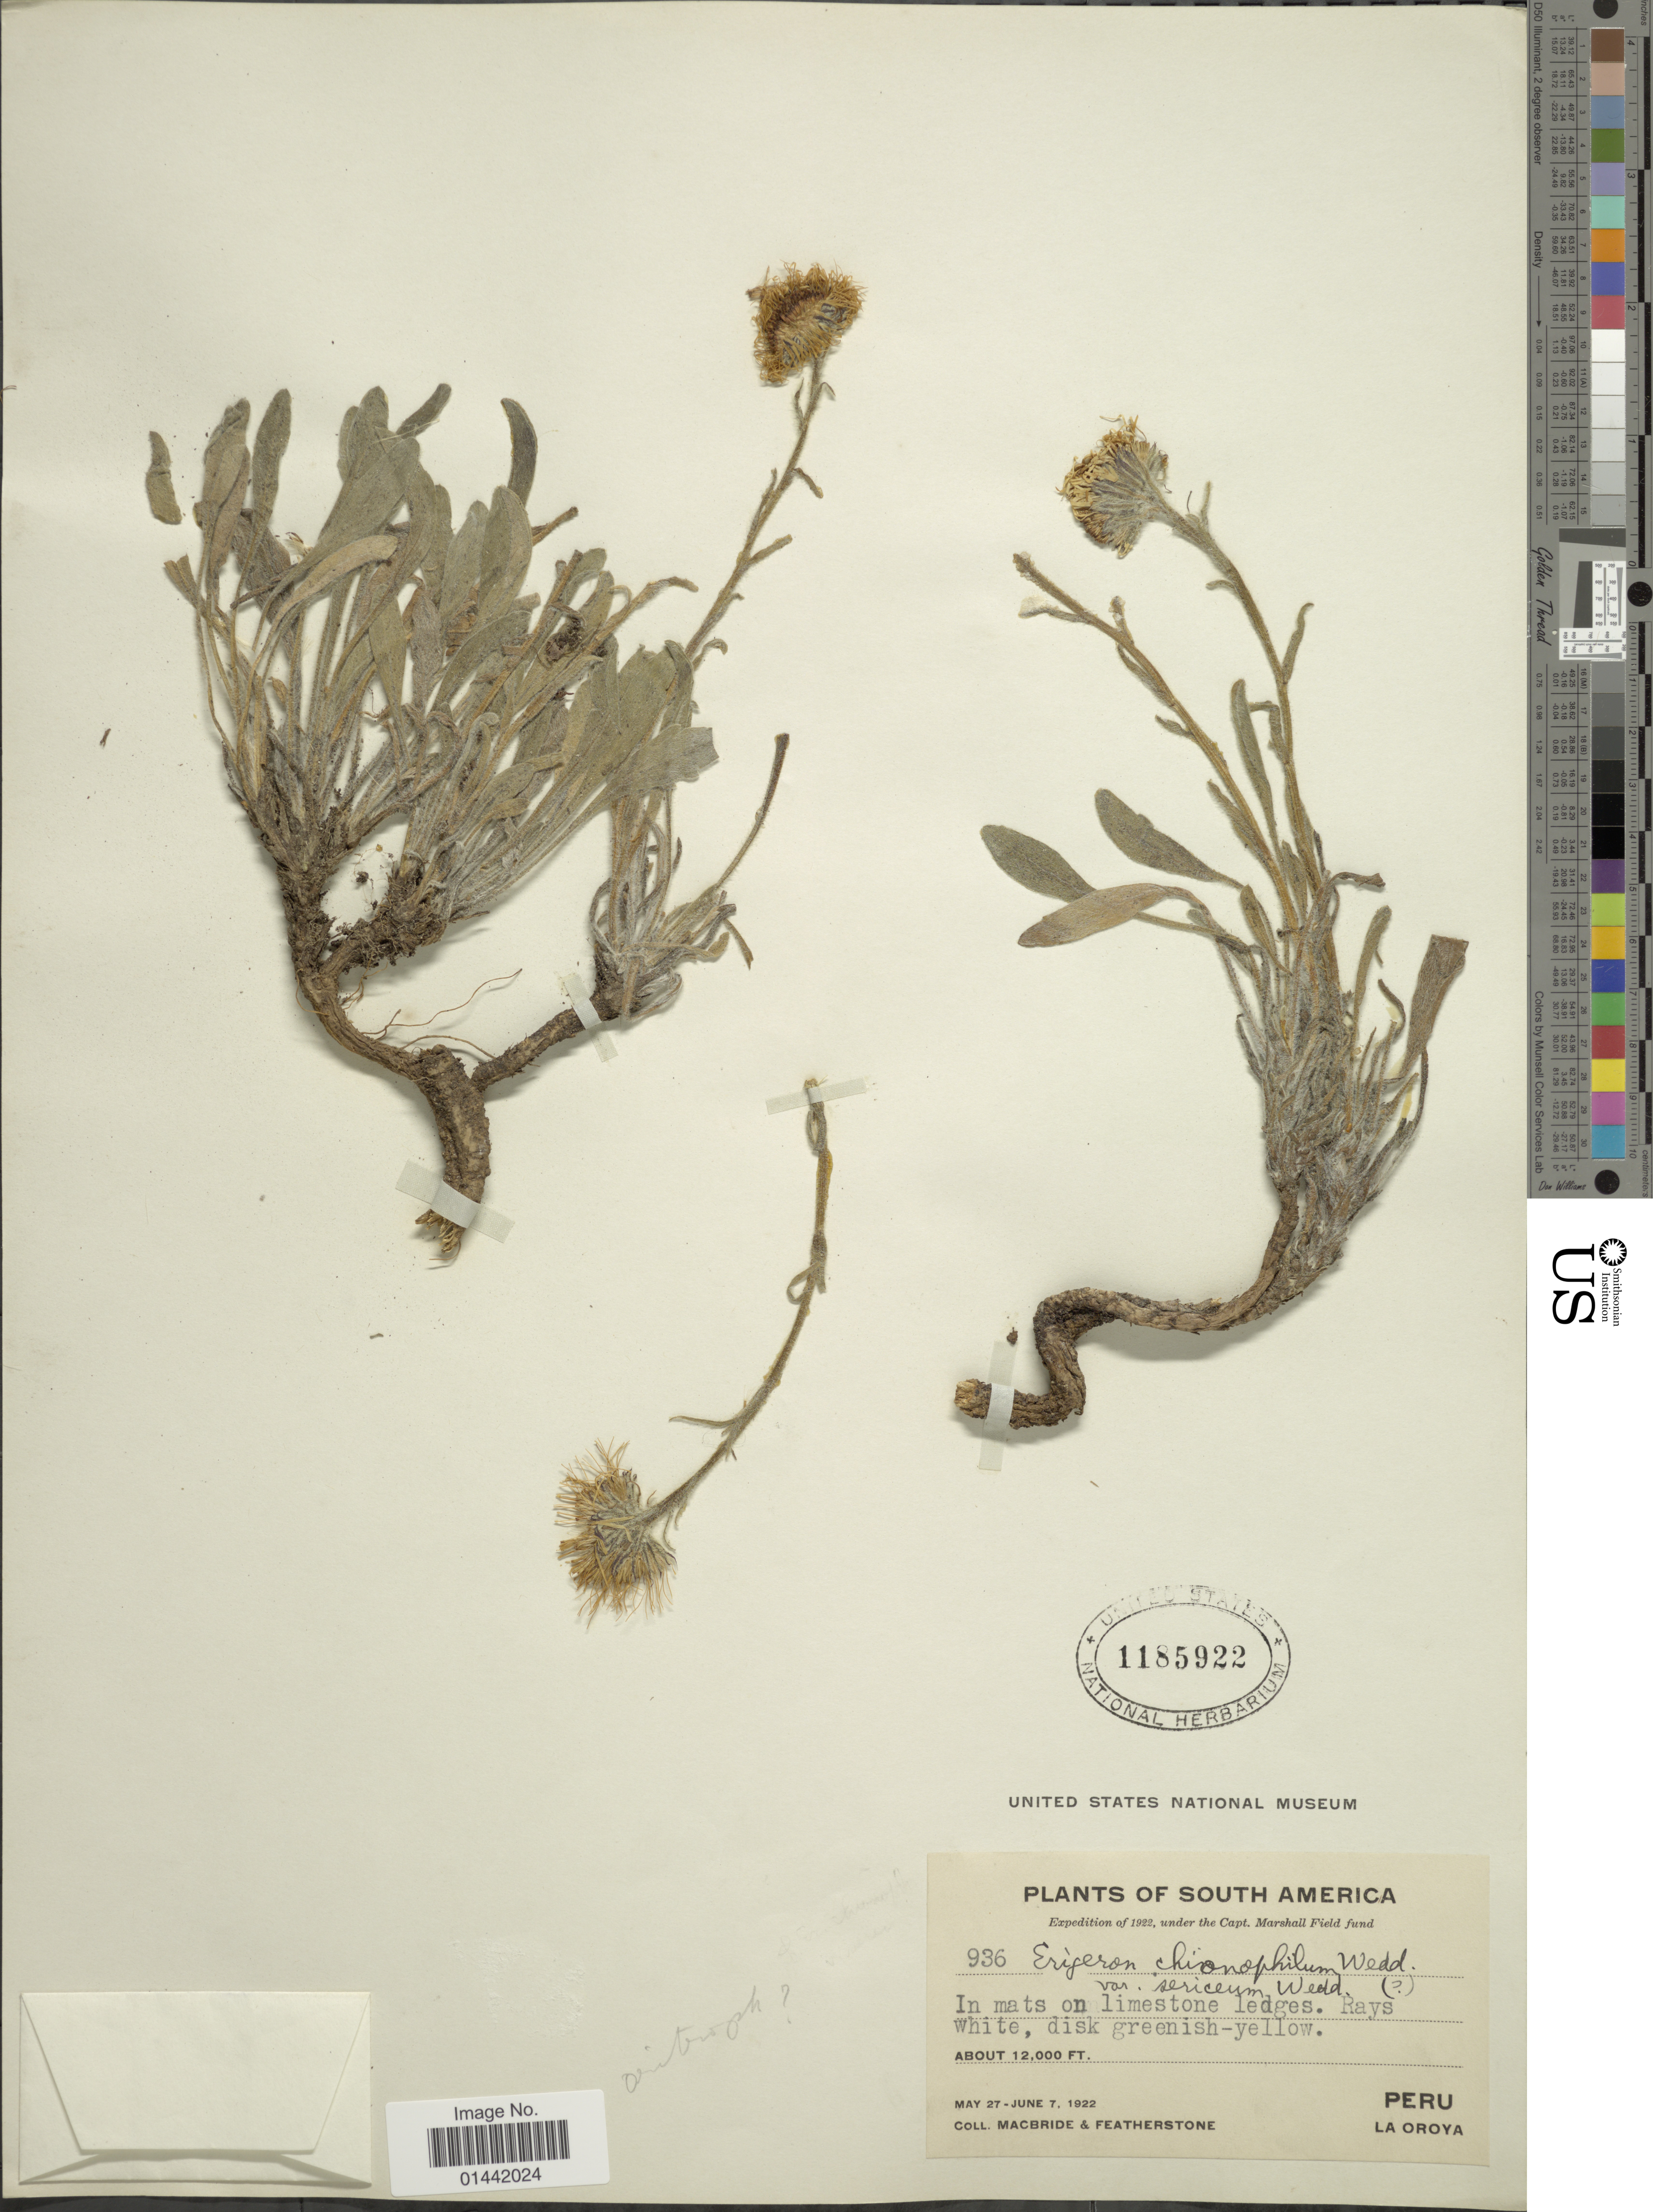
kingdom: Plantae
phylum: Tracheophyta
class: Magnoliopsida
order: Asterales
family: Asteraceae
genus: Erigeron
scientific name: Erigeron chionophilus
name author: Wedd.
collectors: Macbride, -- & -. Featherstone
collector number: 936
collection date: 1922-05-27/1922-06-07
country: Peru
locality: South America, in mats on limestone ledges, la Oroya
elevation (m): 3658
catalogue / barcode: US 1185922